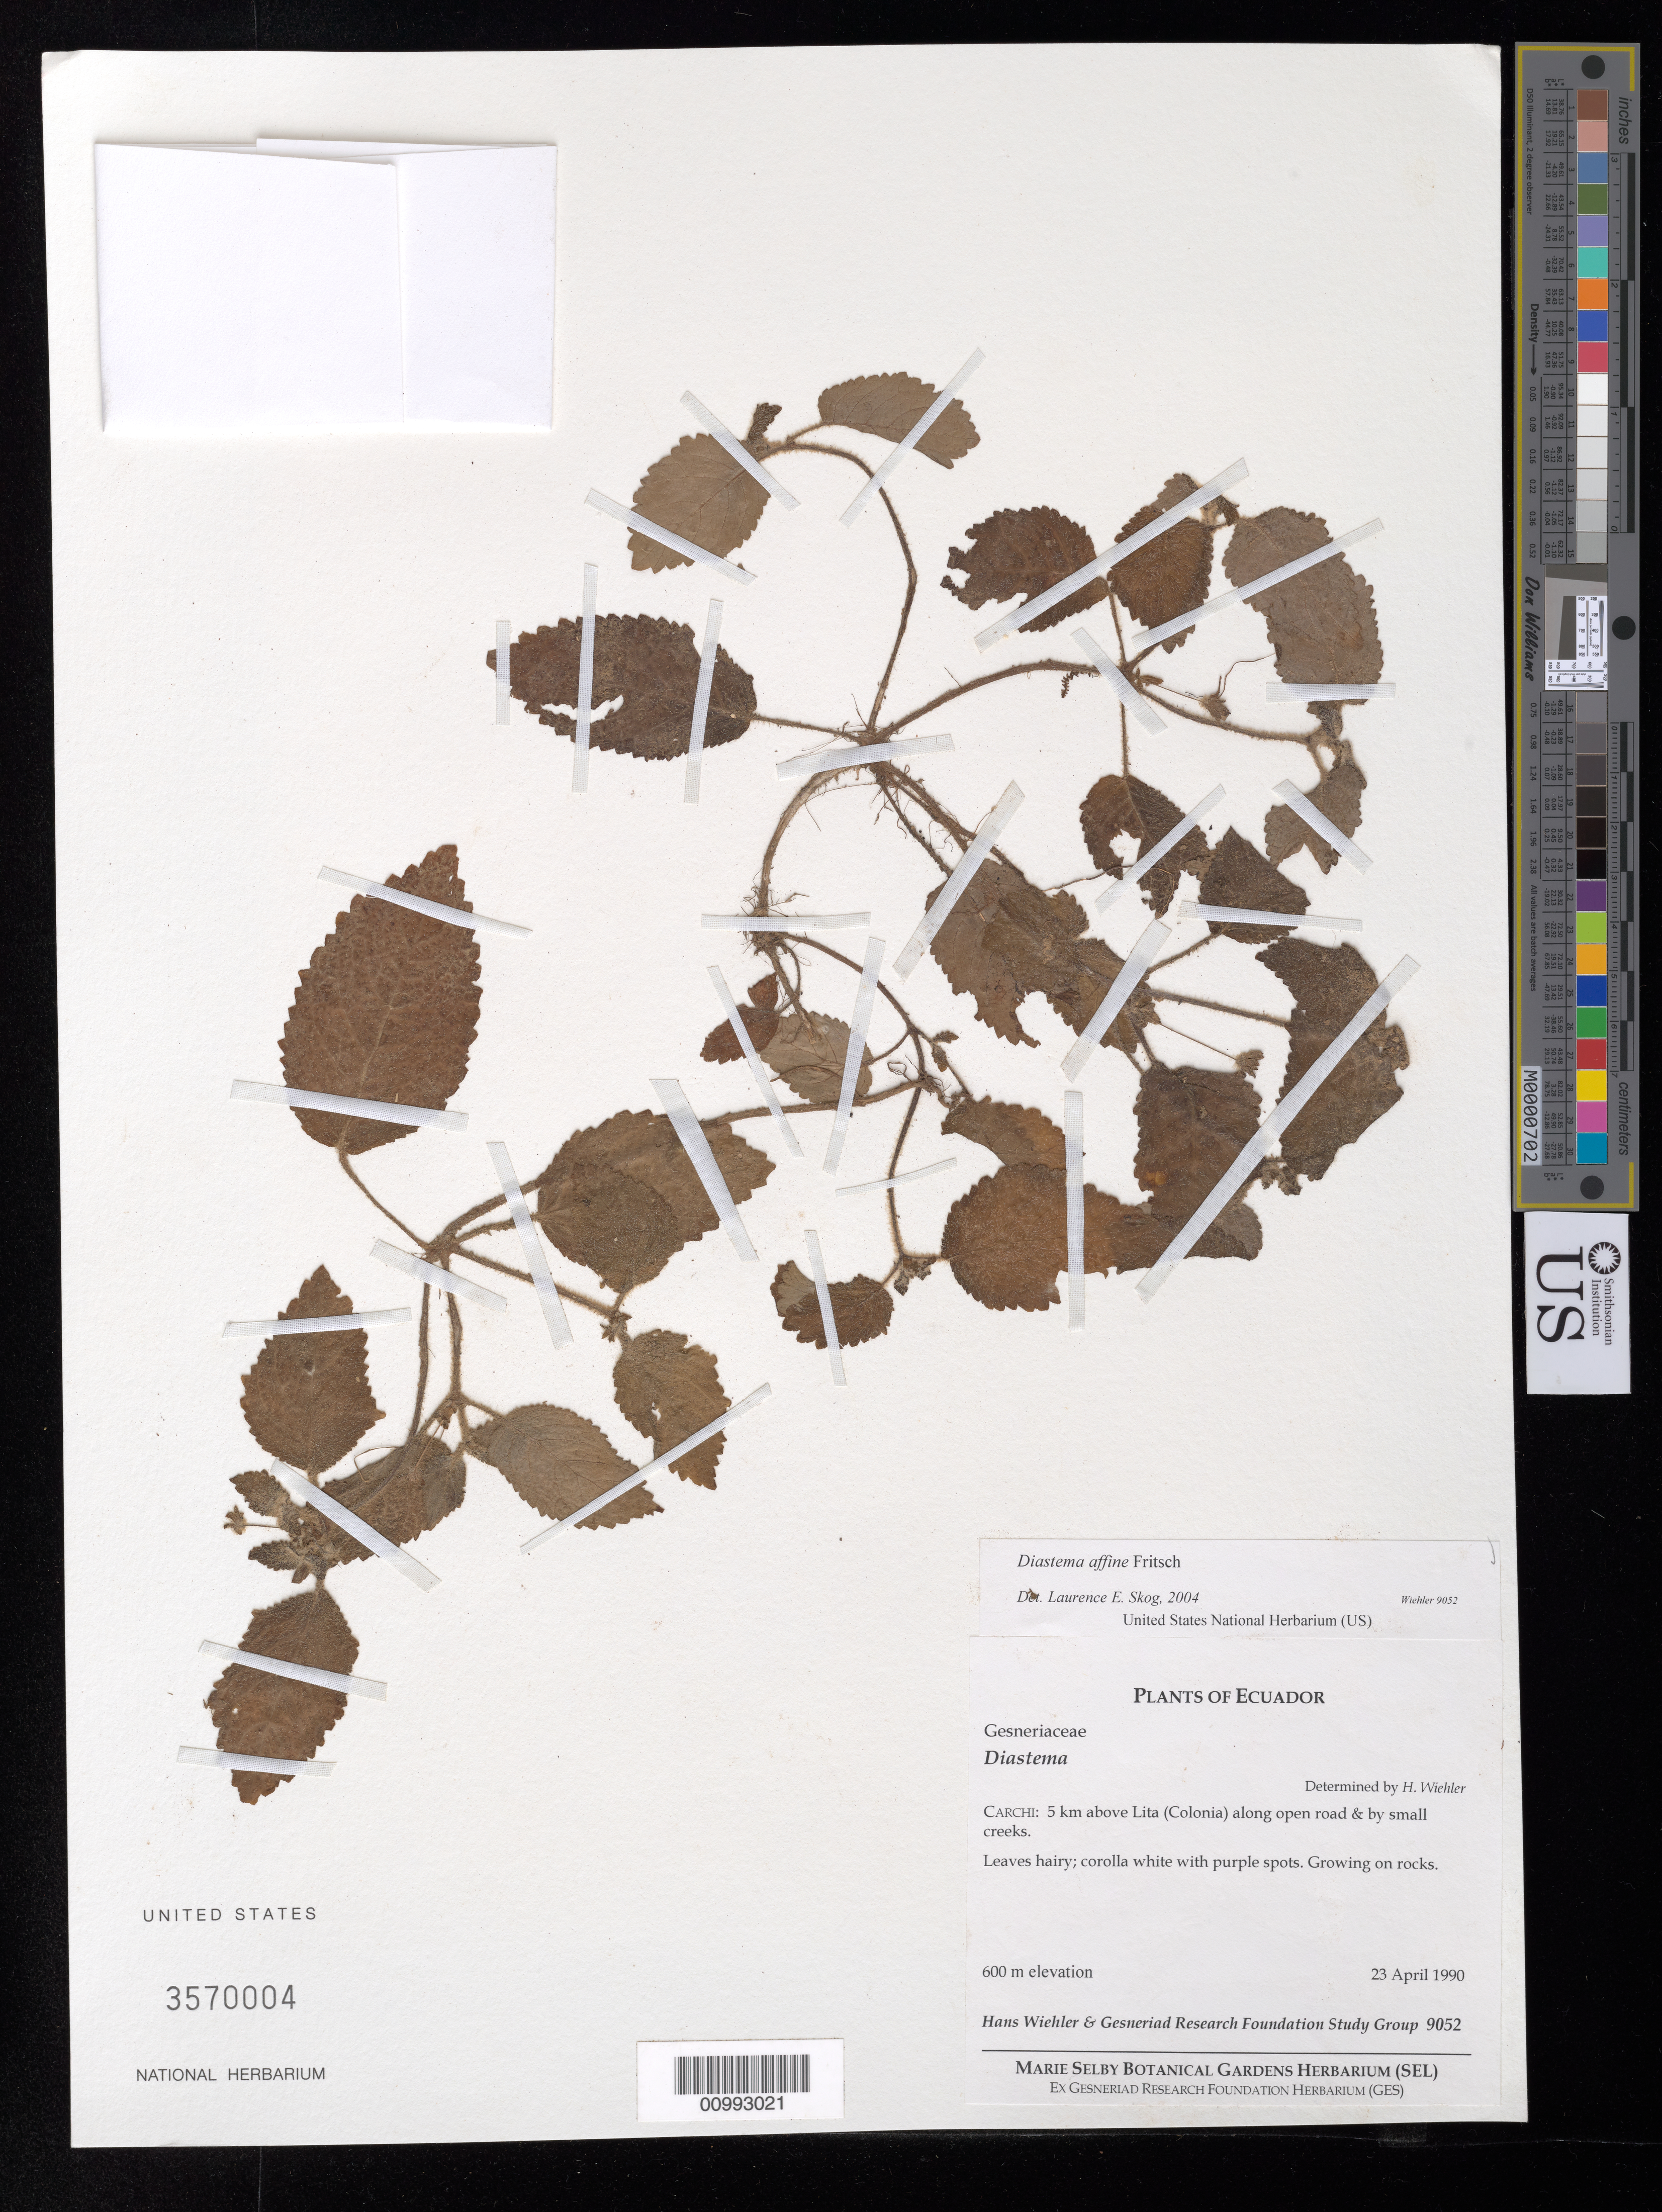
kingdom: Plantae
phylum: Tracheophyta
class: Magnoliopsida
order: Lamiales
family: Gesneriaceae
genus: Diastema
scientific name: Diastema affine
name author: Fritsch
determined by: Skog, Laurence E.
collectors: H. J. Wiehler & GRF Study Group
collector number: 9052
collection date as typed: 23 Apr 1990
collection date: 1990-04-23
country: Ecuador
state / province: Carchi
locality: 5 km above Lita (Colonia) along open road & by small creeks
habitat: Growing on rocks.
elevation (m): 600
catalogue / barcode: US 3570004